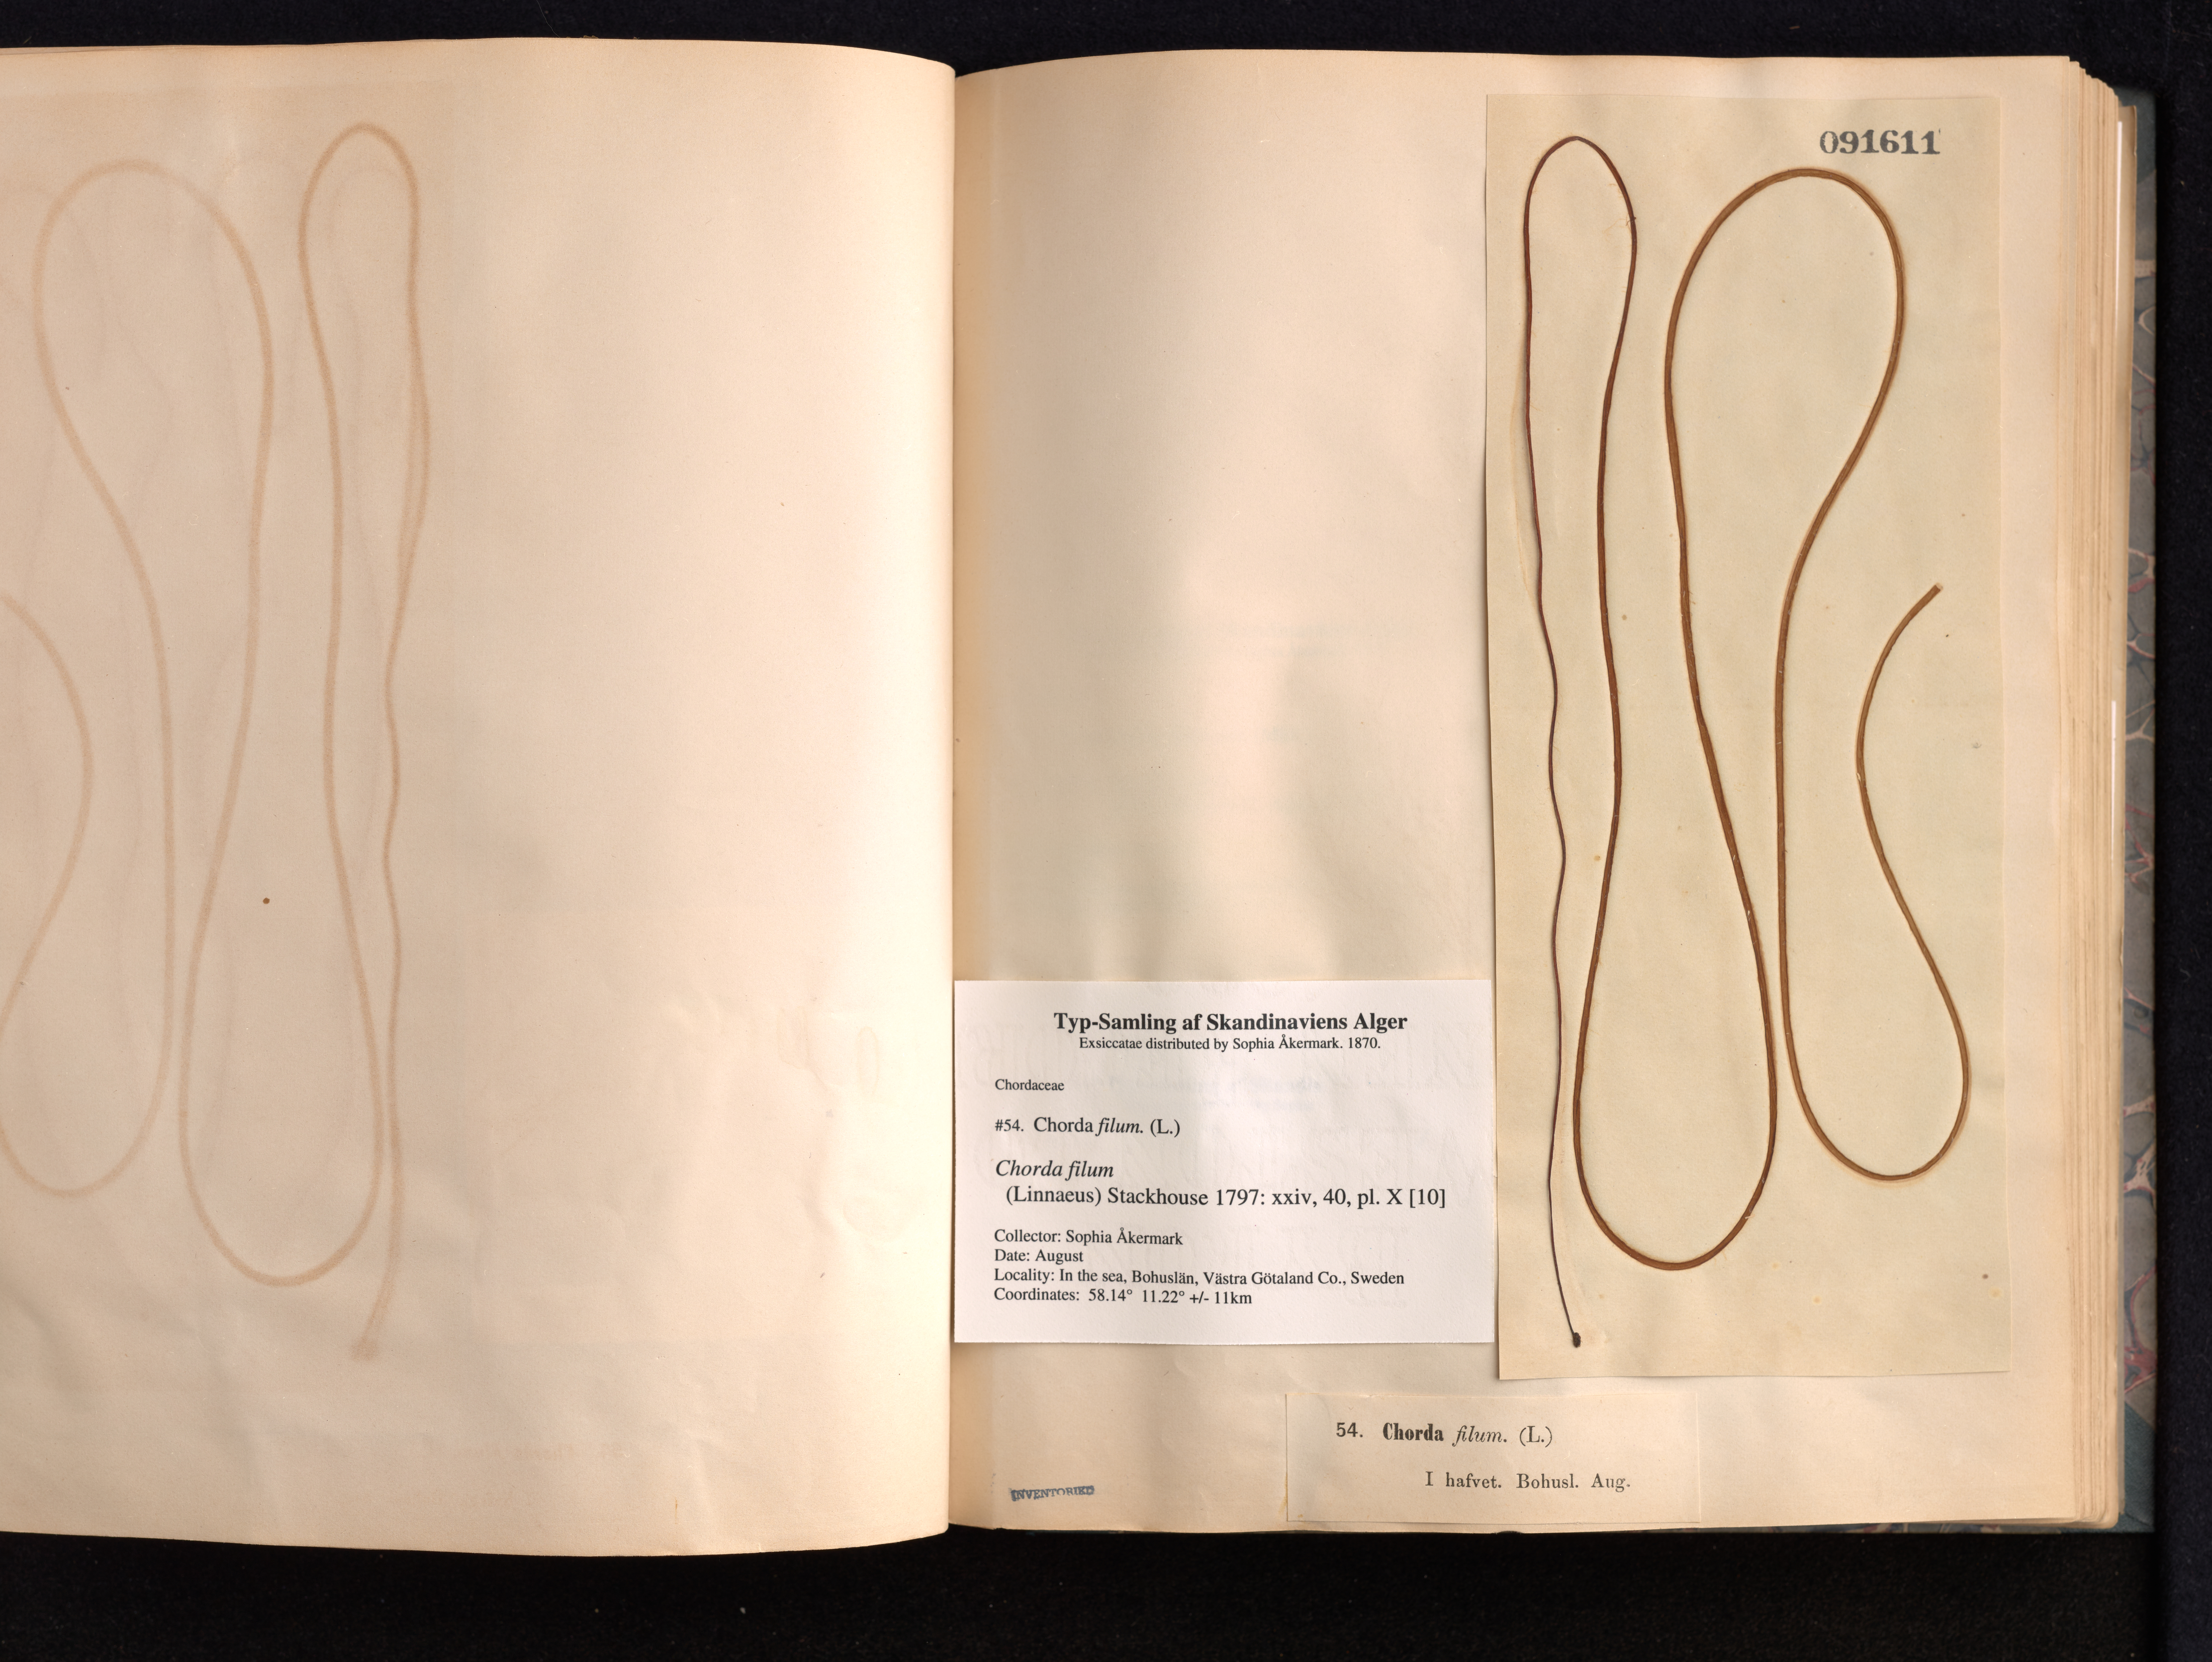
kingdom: Chromista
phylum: Ochrophyta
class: Phaeophyceae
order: Laminariales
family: Chordaceae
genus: Chorda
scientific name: Chorda filum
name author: (L.) Stackh.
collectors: S. Akermark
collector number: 54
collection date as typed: Aug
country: Sweden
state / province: Västra Götaland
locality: Bohuslan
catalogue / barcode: US 91611